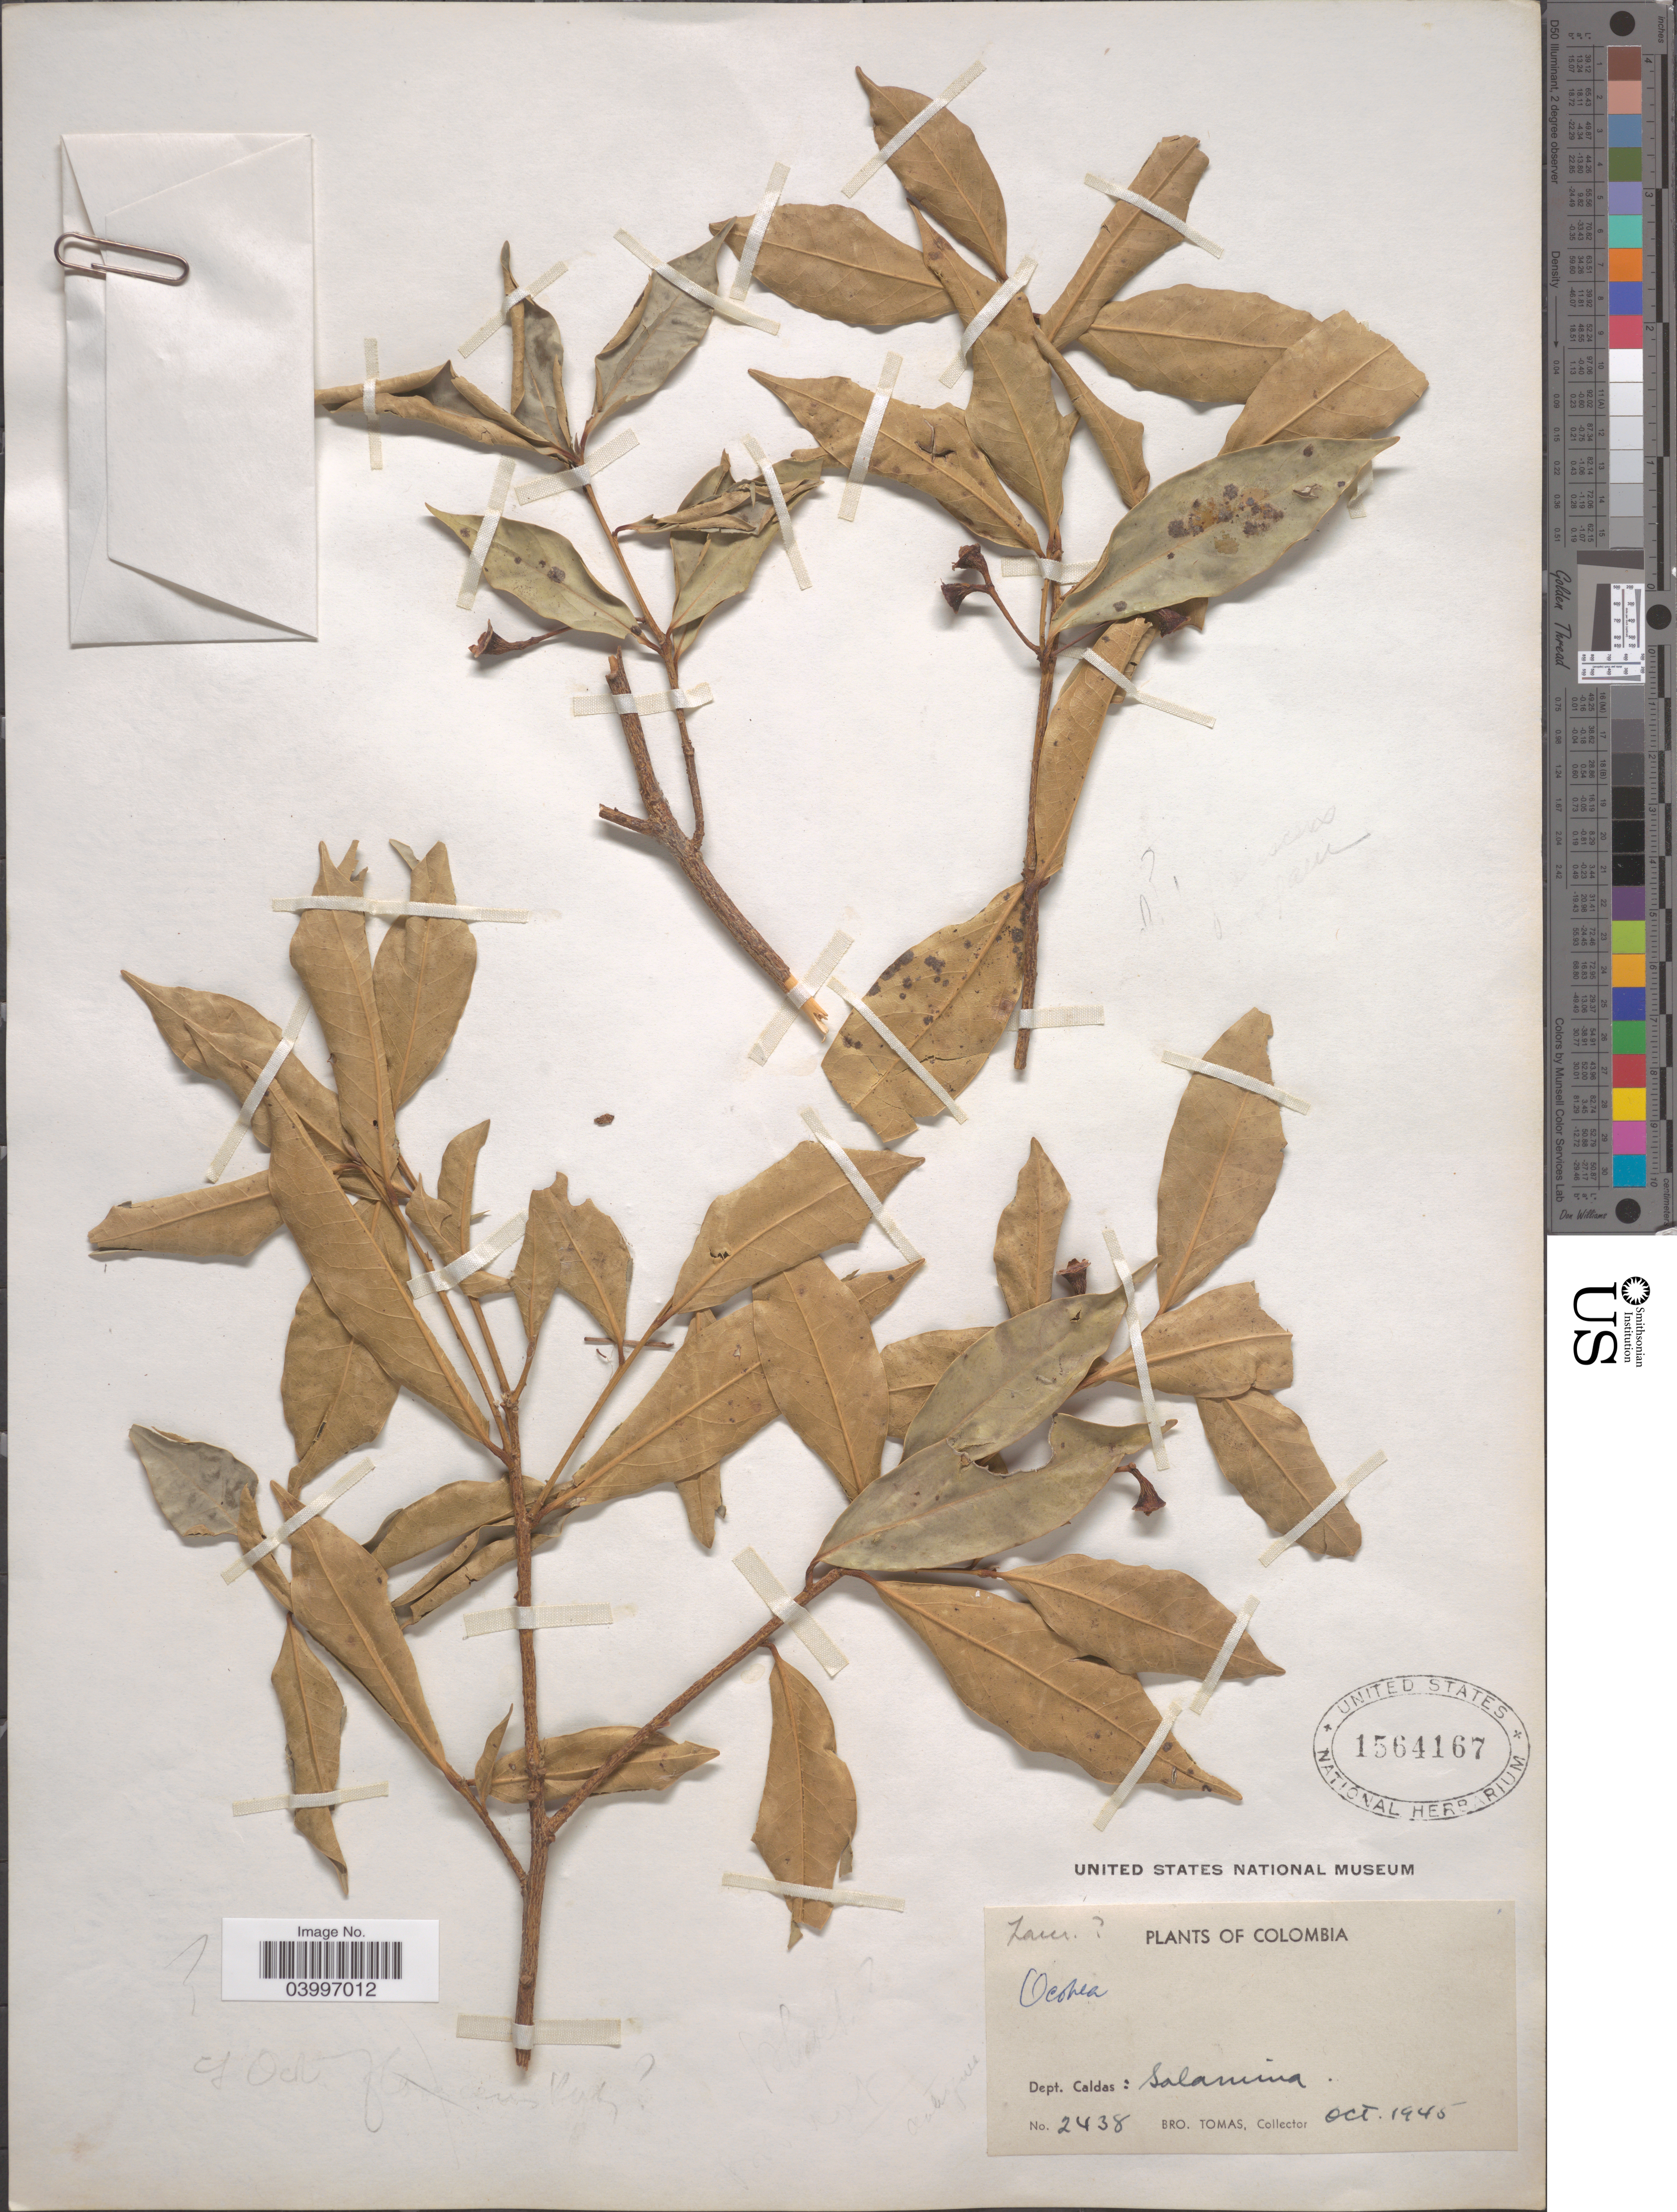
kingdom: Plantae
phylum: Tracheophyta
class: Magnoliopsida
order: Laurales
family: Lauraceae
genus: Aiouea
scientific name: Aiouea chicaque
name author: Soler-Umbarila et al.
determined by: Soler-Umbarila, Luis Fernando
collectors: B. Tomas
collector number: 2438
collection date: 1945-10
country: Colombia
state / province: Caldas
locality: Dept. Caldas: Salamina.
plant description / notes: cited by Soler-Umbarila et al., Brittonia 75(4): 385. 2023.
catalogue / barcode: US 1564167